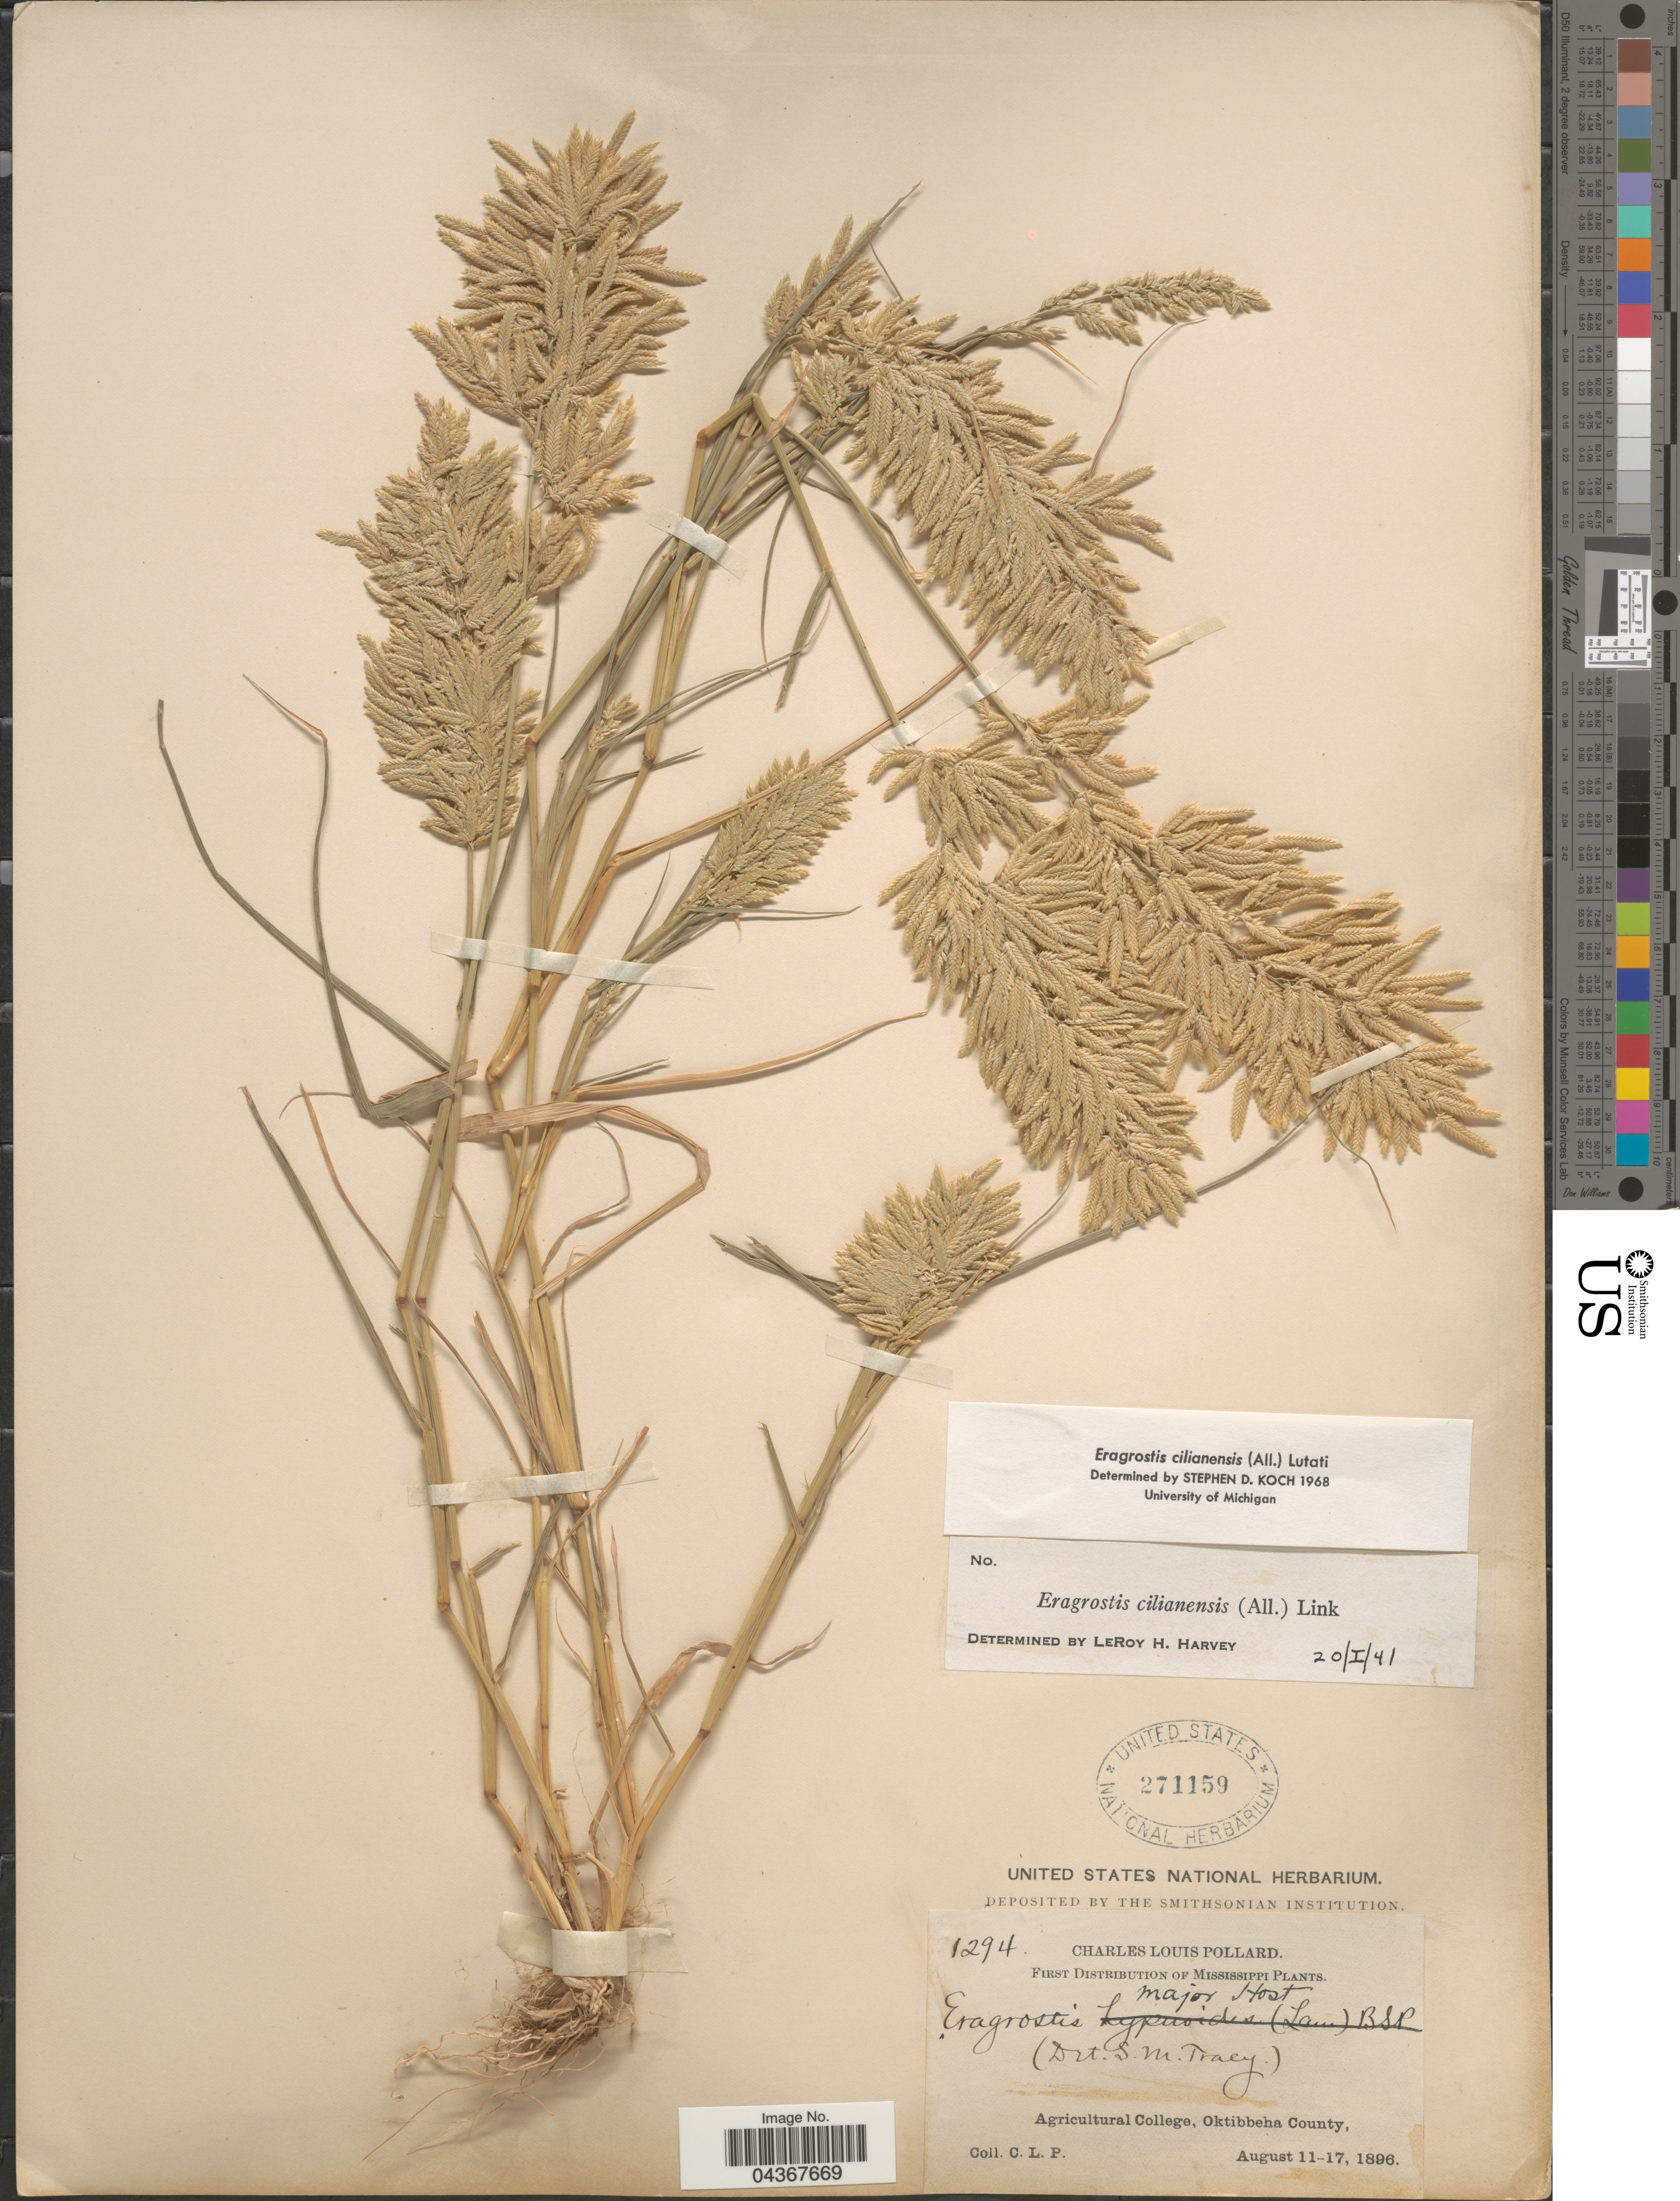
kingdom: Plantae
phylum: Tracheophyta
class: Liliopsida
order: Poales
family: Poaceae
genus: Eragrostis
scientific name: Eragrostis cilianensis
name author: (Bellardi) Vignolo ex Janch.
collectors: C. L. Pollard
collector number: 1294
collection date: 1896-08-11/1896-08-17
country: United States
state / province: Mississippi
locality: Agricultural College, Oktibbeha County.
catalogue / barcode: US 271159